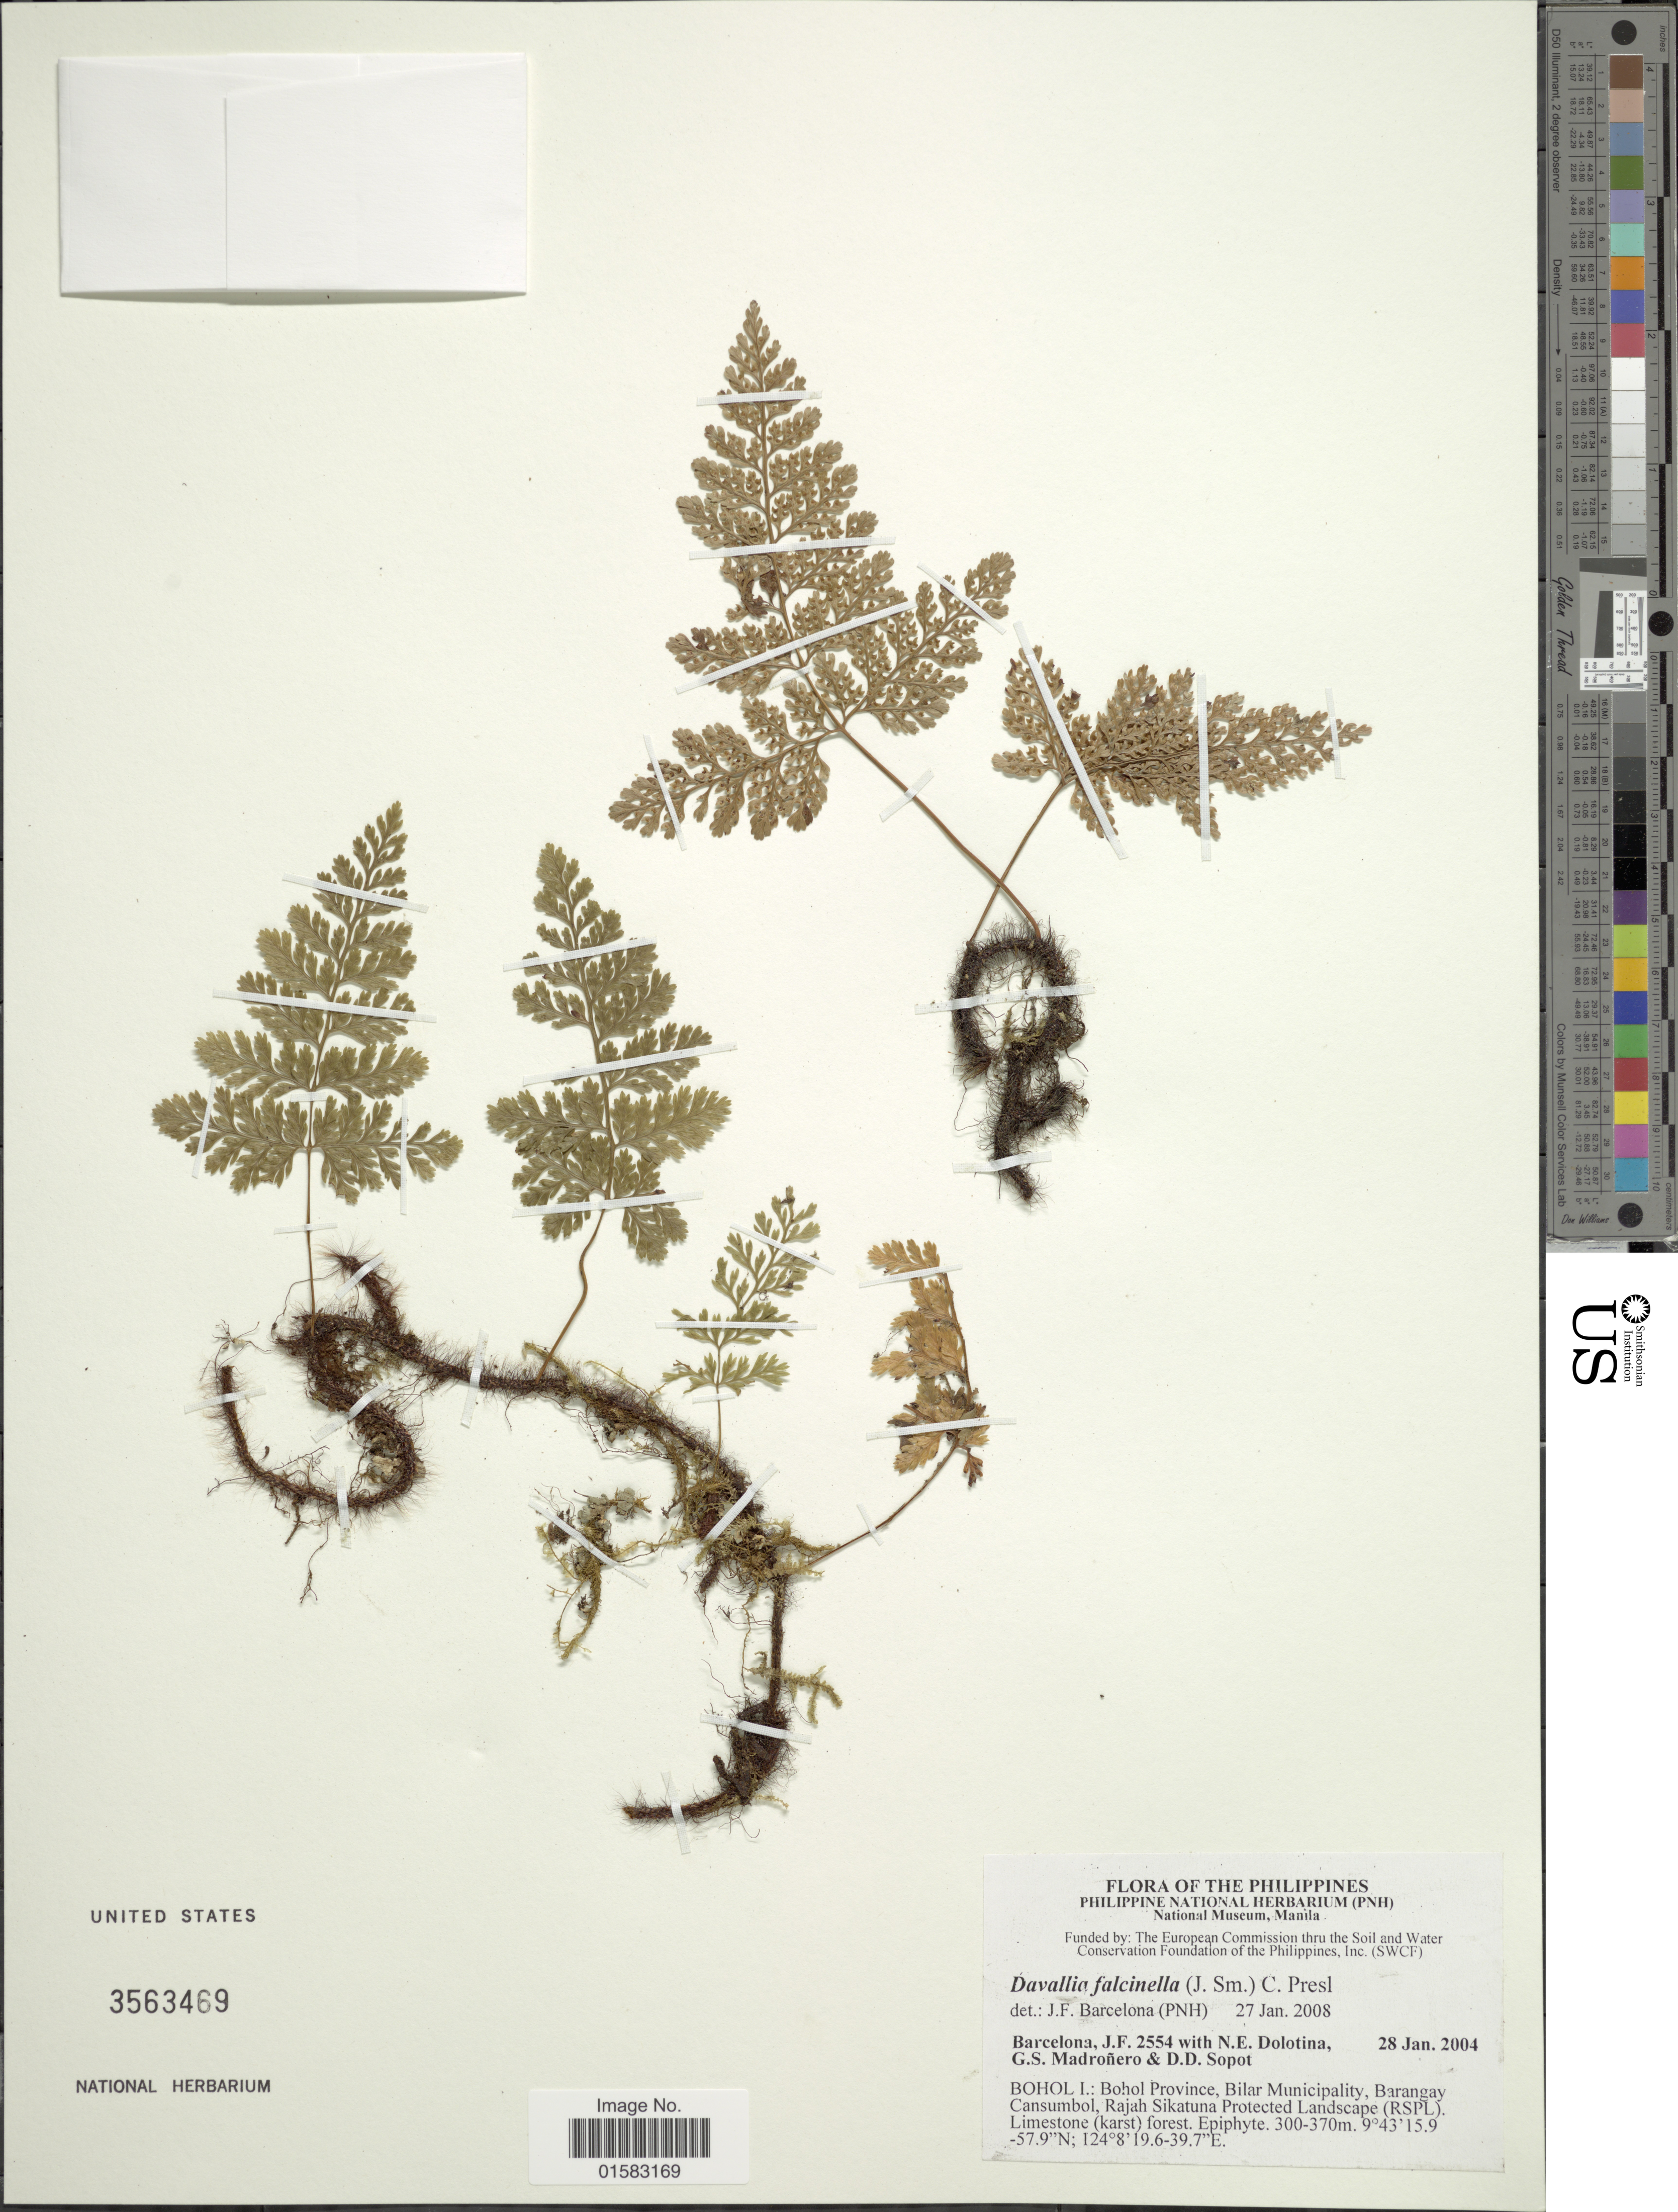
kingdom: Plantae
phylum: Tracheophyta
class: Polypodiopsida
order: Polypodiales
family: Davalliaceae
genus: Davallia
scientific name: Davallia falcinella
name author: C. Presl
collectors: J. F. Barcelona, N. Dolotina, G. Madroñero & D. Sopot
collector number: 2554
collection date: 2004-01-28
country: Philippines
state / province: Central Visayas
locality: Bohol, Bohol Province, Bilar Municipality, Baramgay, Cansumbol, Rjah Sikatuna, Protected Landscape (RSPL)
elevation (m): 300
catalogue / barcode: US 3563469